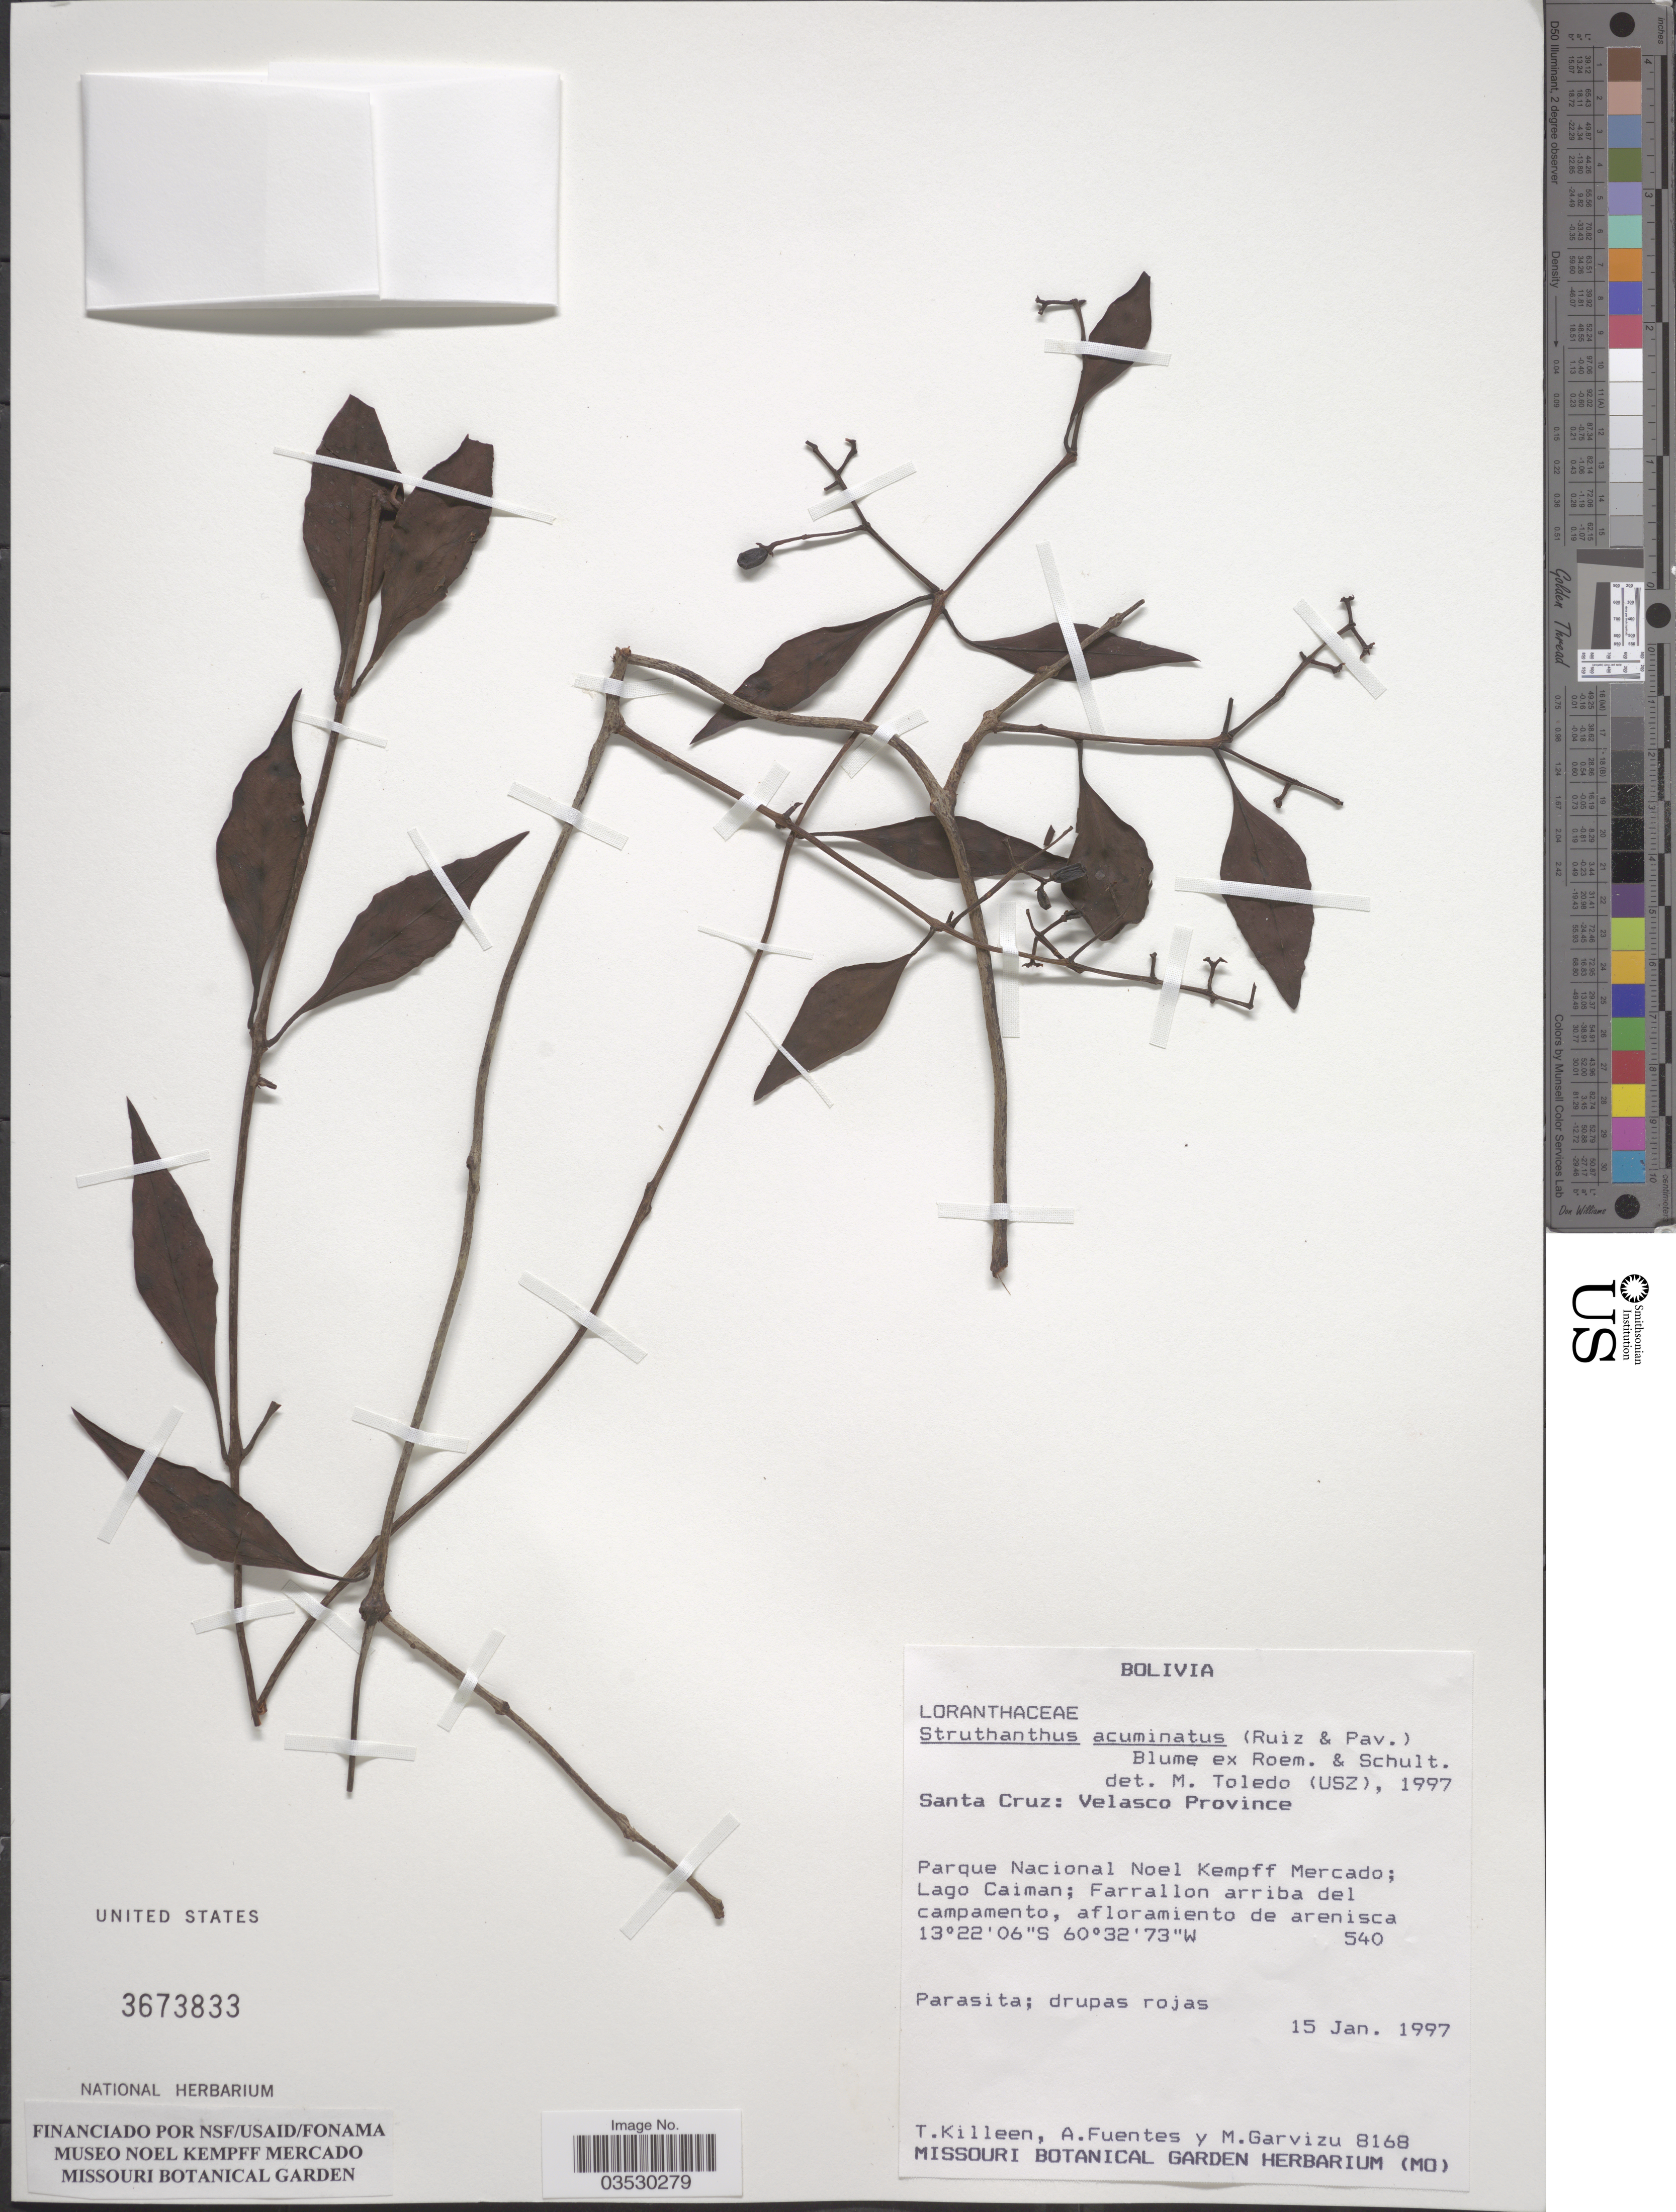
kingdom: Plantae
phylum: Tracheophyta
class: Magnoliopsida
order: Santalales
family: Loranthaceae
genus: Struthanthus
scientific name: Struthanthus acuminatus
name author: (Ruiz & Pav.) G. Don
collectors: T. J. Killeen, A. Fuentes & M. Garvizu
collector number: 8168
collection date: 1997-01-15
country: Bolivia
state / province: Santa Cruz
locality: Velasco Province. Parque Nacional Noel Kempff Mercado; Lago Caiman; Farrallon arriba del campamento, afloramiento de arenisca.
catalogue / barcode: US 3673833